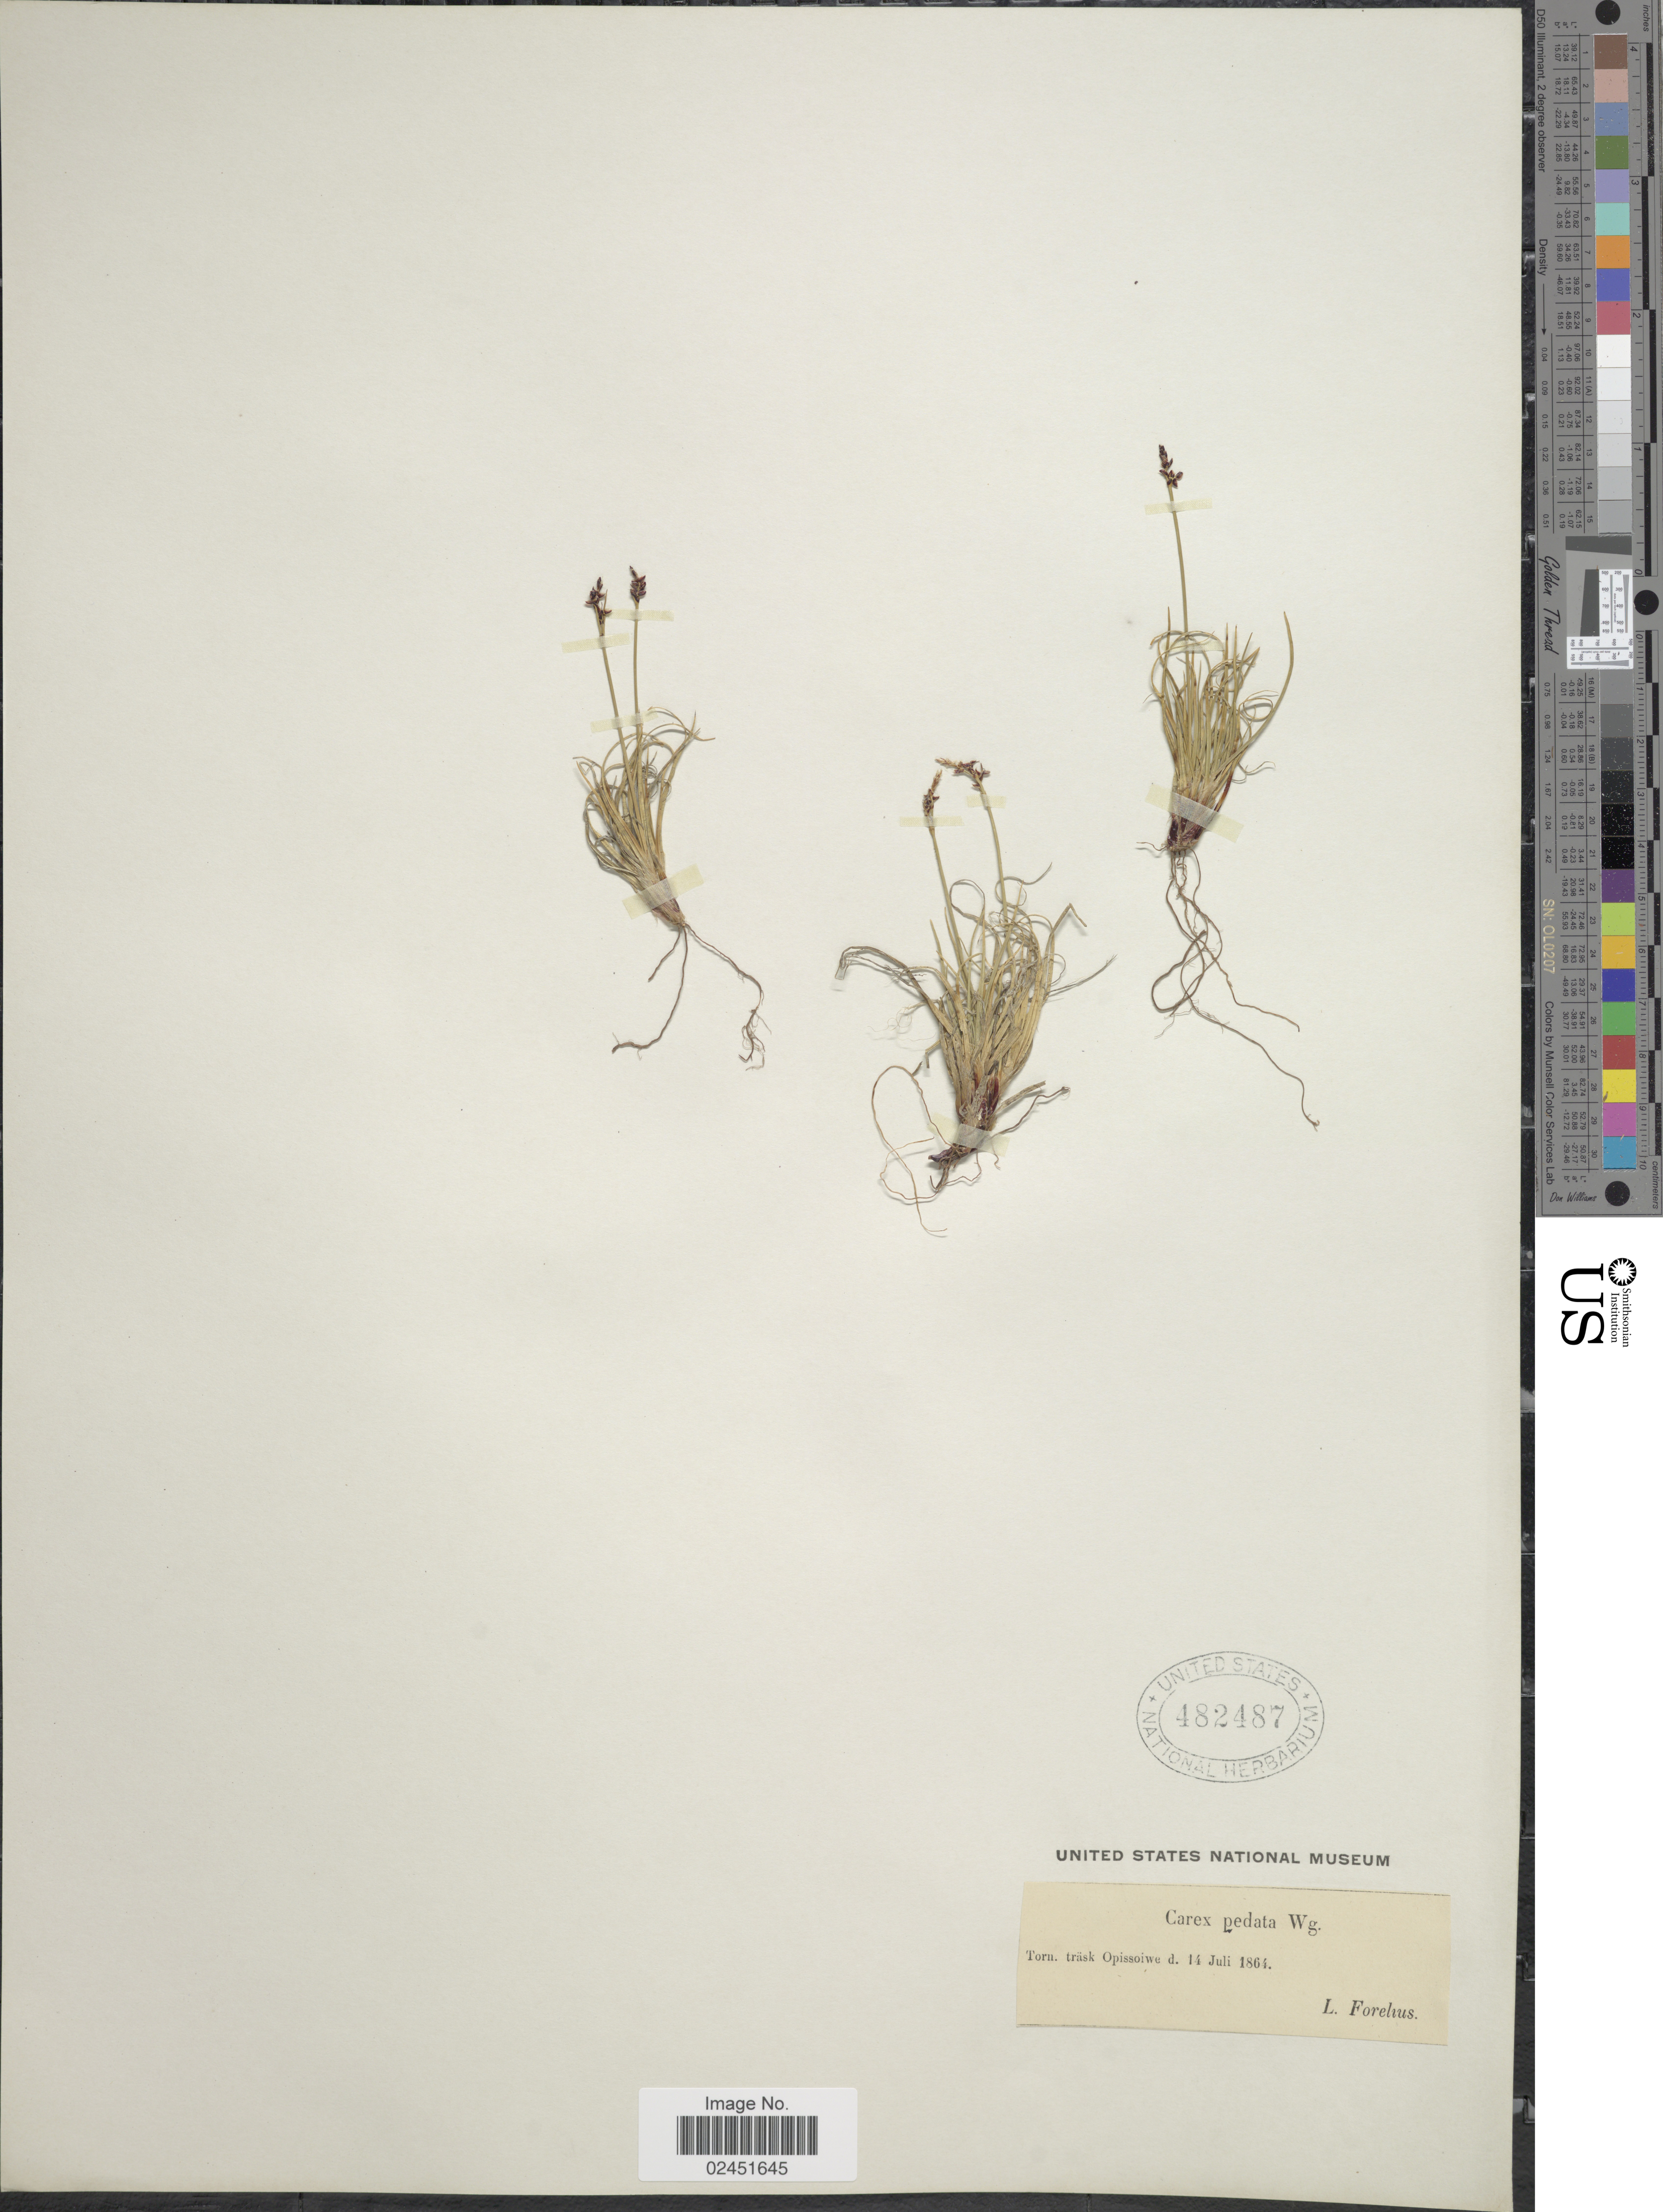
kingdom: Plantae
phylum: Tracheophyta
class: Liliopsida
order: Poales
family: Cyperaceae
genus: Carex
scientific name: Carex glacialis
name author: Mack.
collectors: L. Forelius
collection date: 1864-07-14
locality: Torn. trask Opissoiwe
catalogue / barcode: US 482487